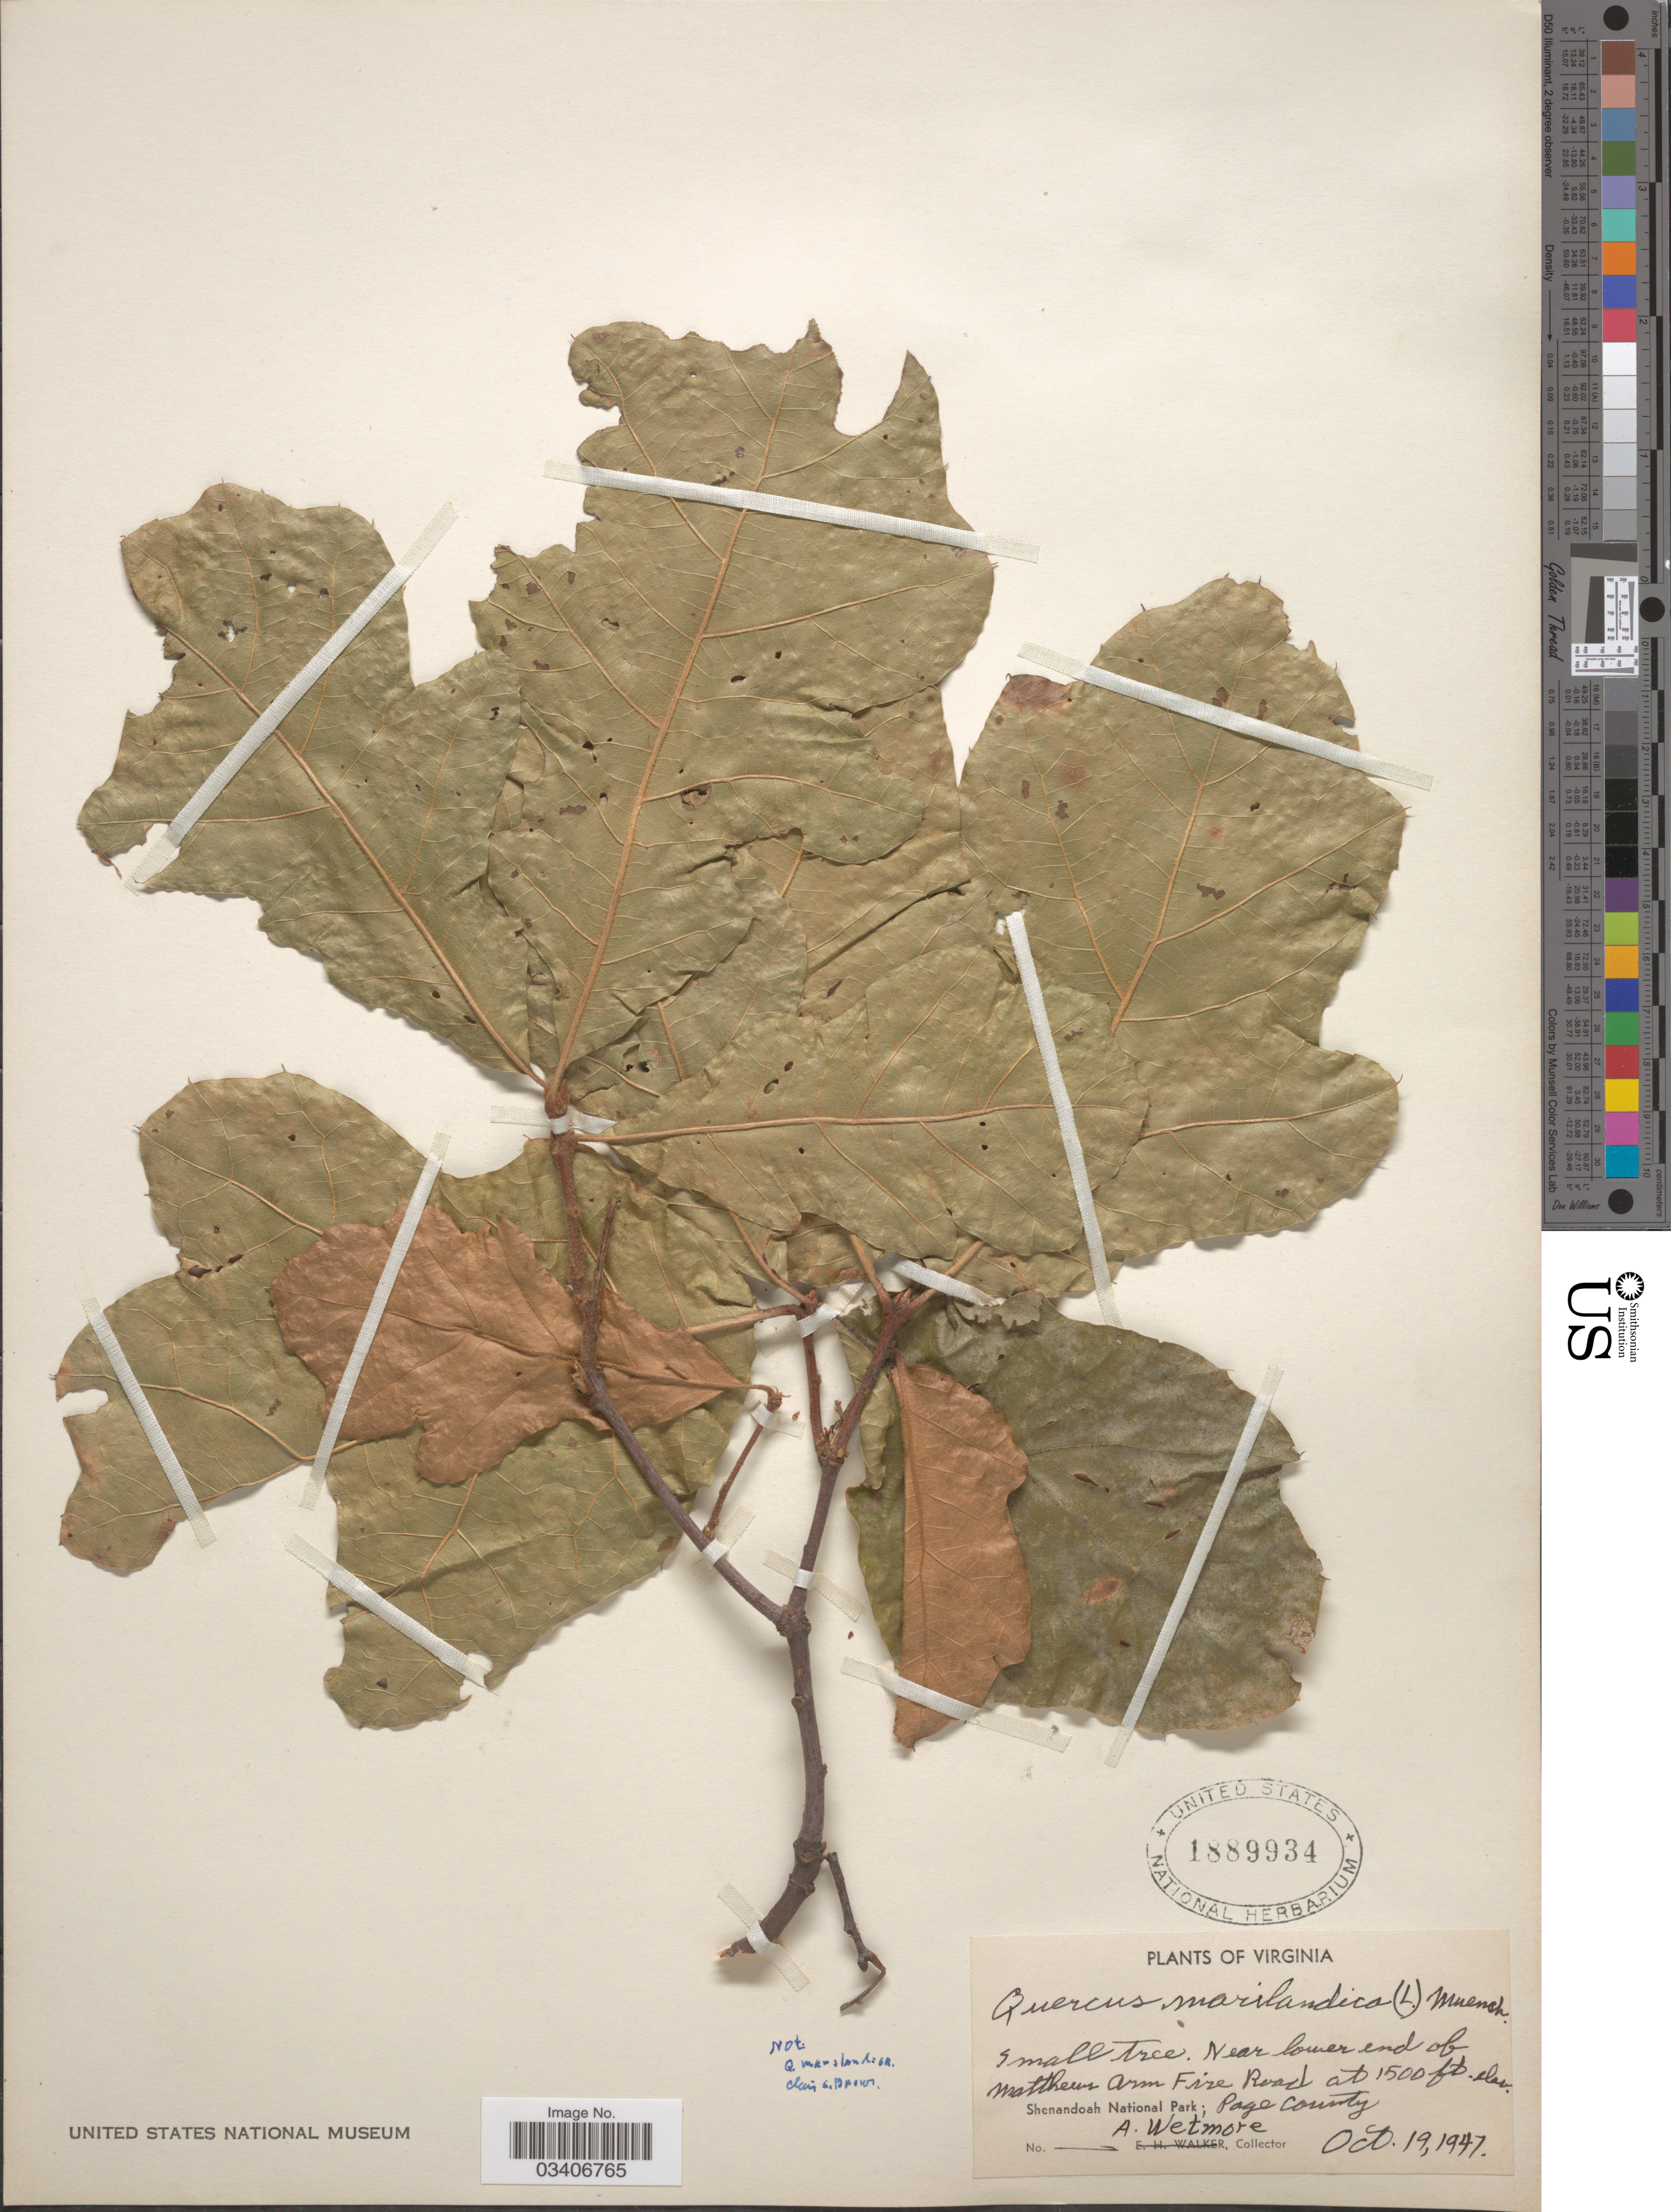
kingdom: Plantae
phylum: Tracheophyta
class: Magnoliopsida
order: Fagales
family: Fagaceae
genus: Quercus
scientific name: Quercus marilandica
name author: (L.) Münchh.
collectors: A. Wetmore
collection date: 1947-10-19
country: United States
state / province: Virginia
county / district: Page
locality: Near lower end of Matthews Arm Fire Road. Shenandoah National Park; Page County.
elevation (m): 457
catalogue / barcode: US 1889934